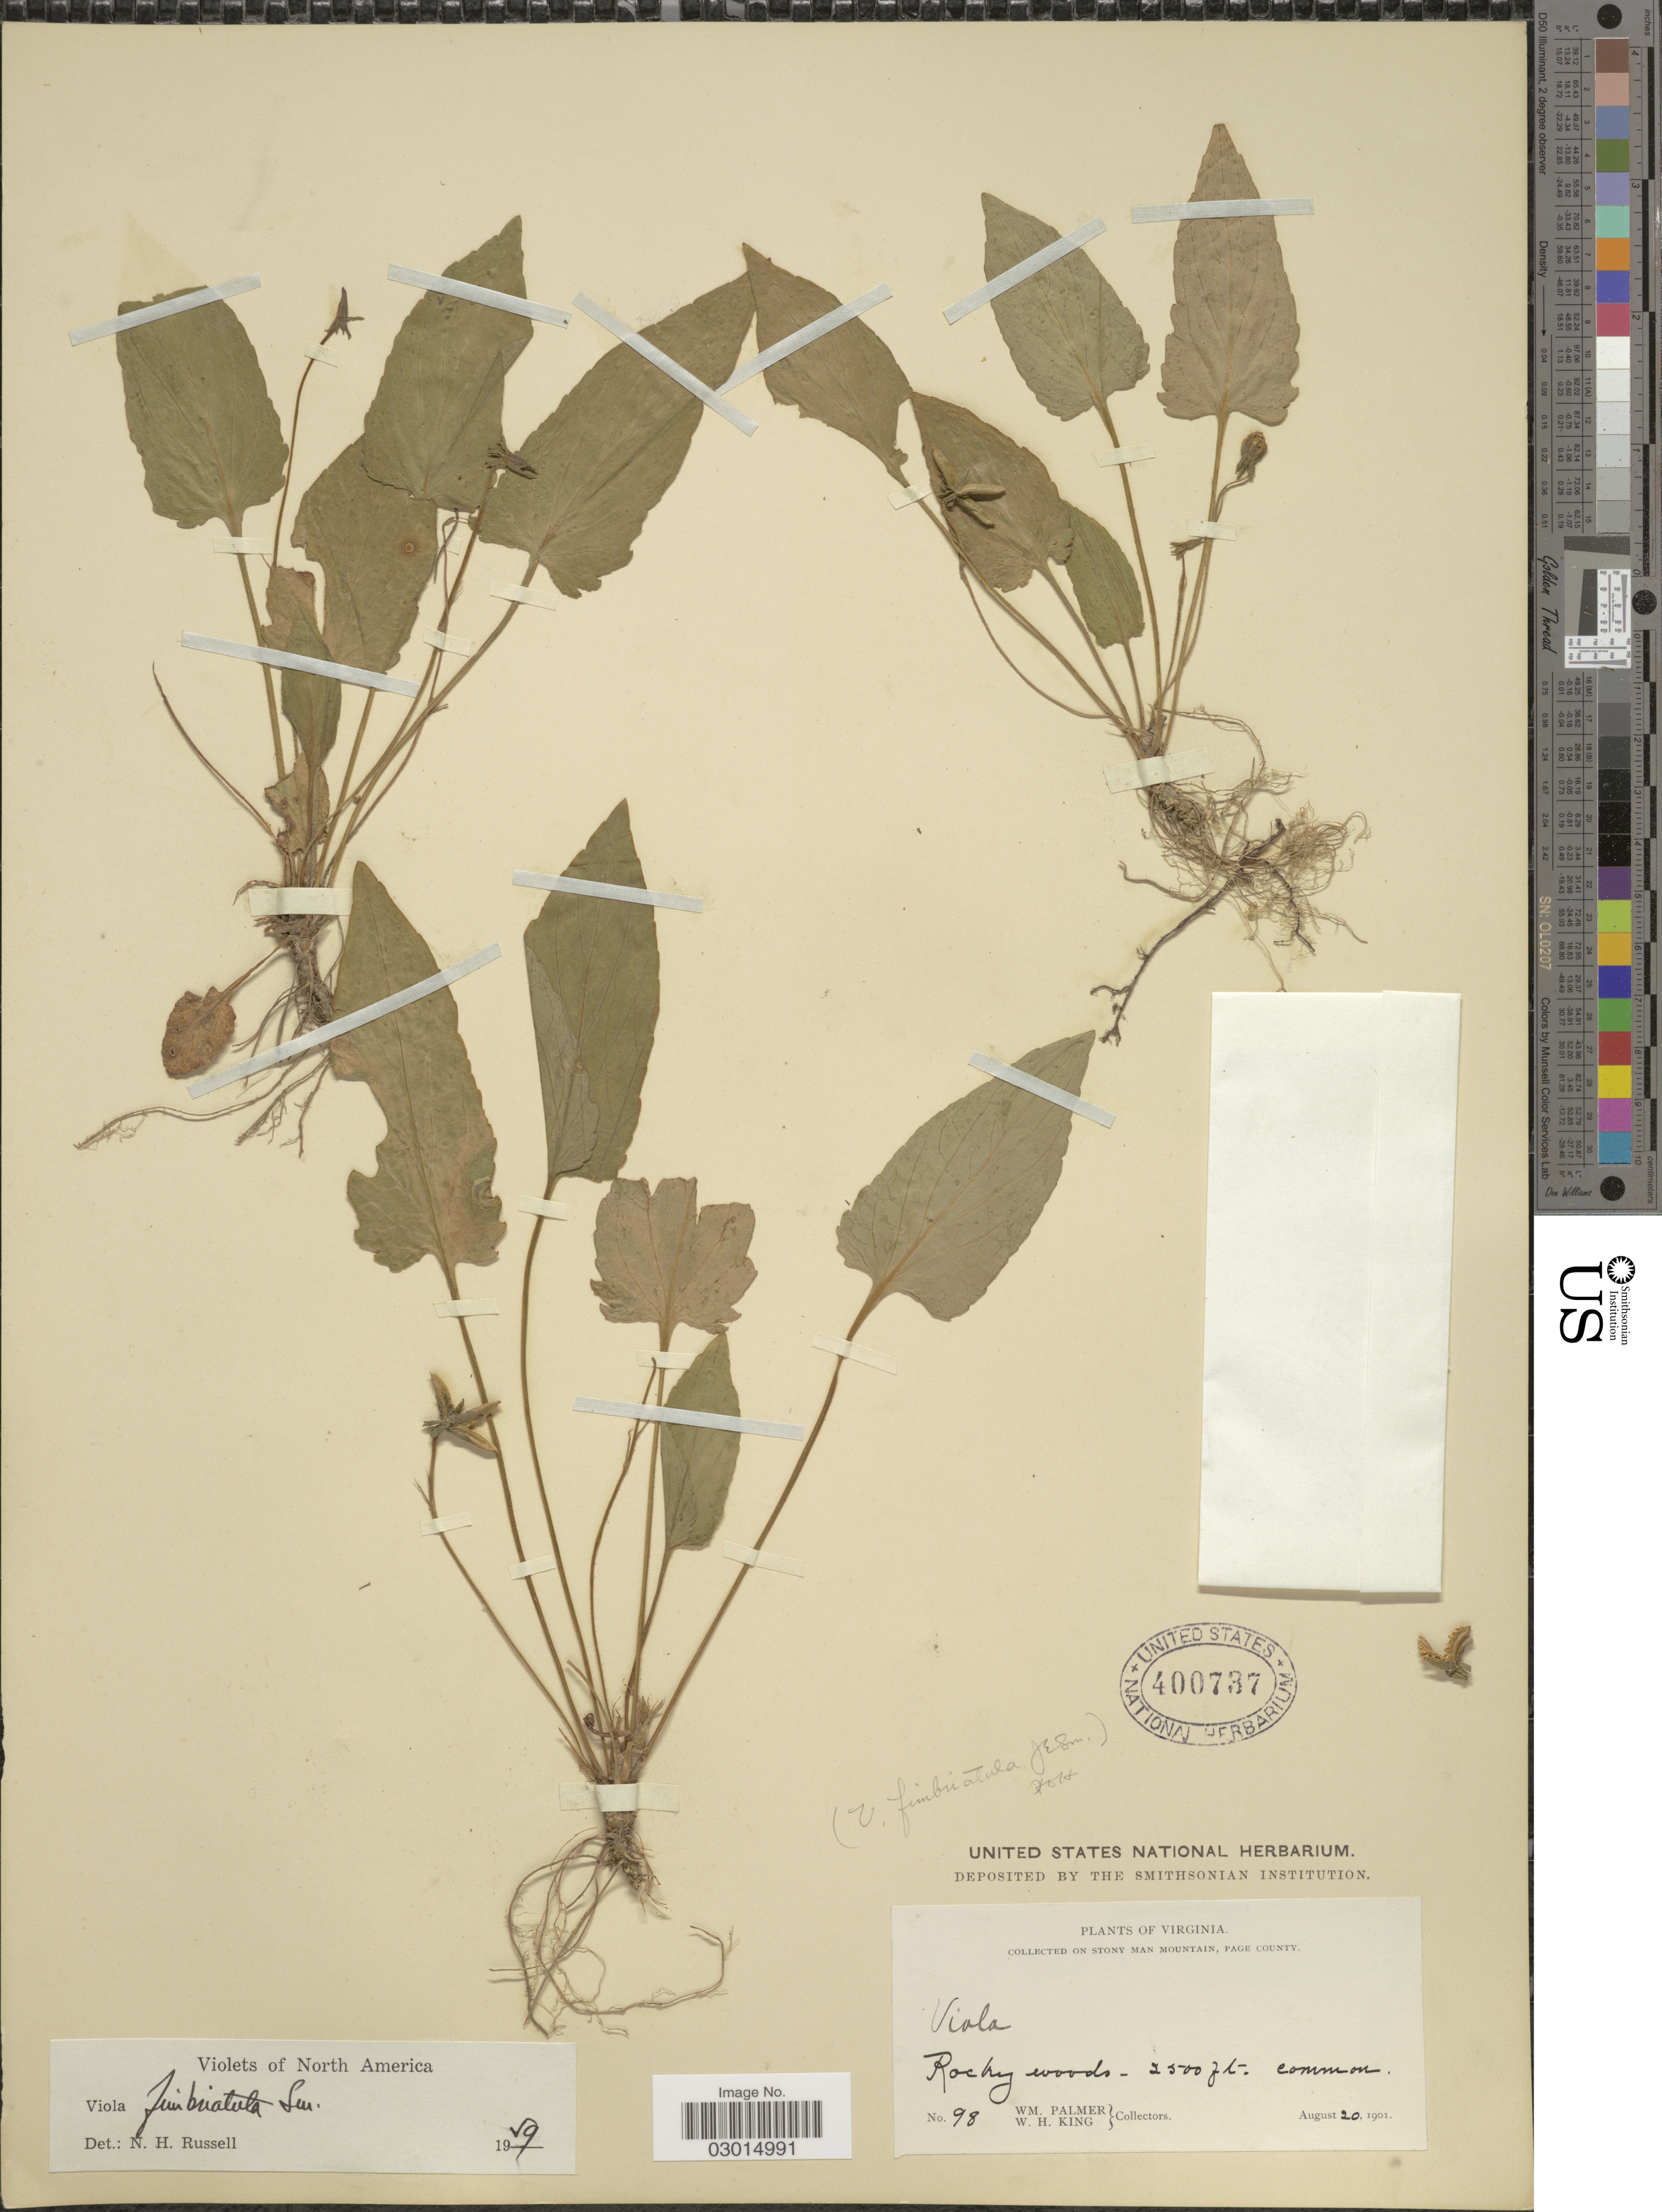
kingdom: Plantae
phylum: Tracheophyta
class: Magnoliopsida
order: Malpighiales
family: Violaceae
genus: Viola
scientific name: Viola fimbriatula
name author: Small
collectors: W. Palmer & W. H. King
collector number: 98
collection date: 1901-08-20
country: United States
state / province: Virginia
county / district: Page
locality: Collected on Stony Man Mountain Rocky woods.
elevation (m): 762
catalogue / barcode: US 400737